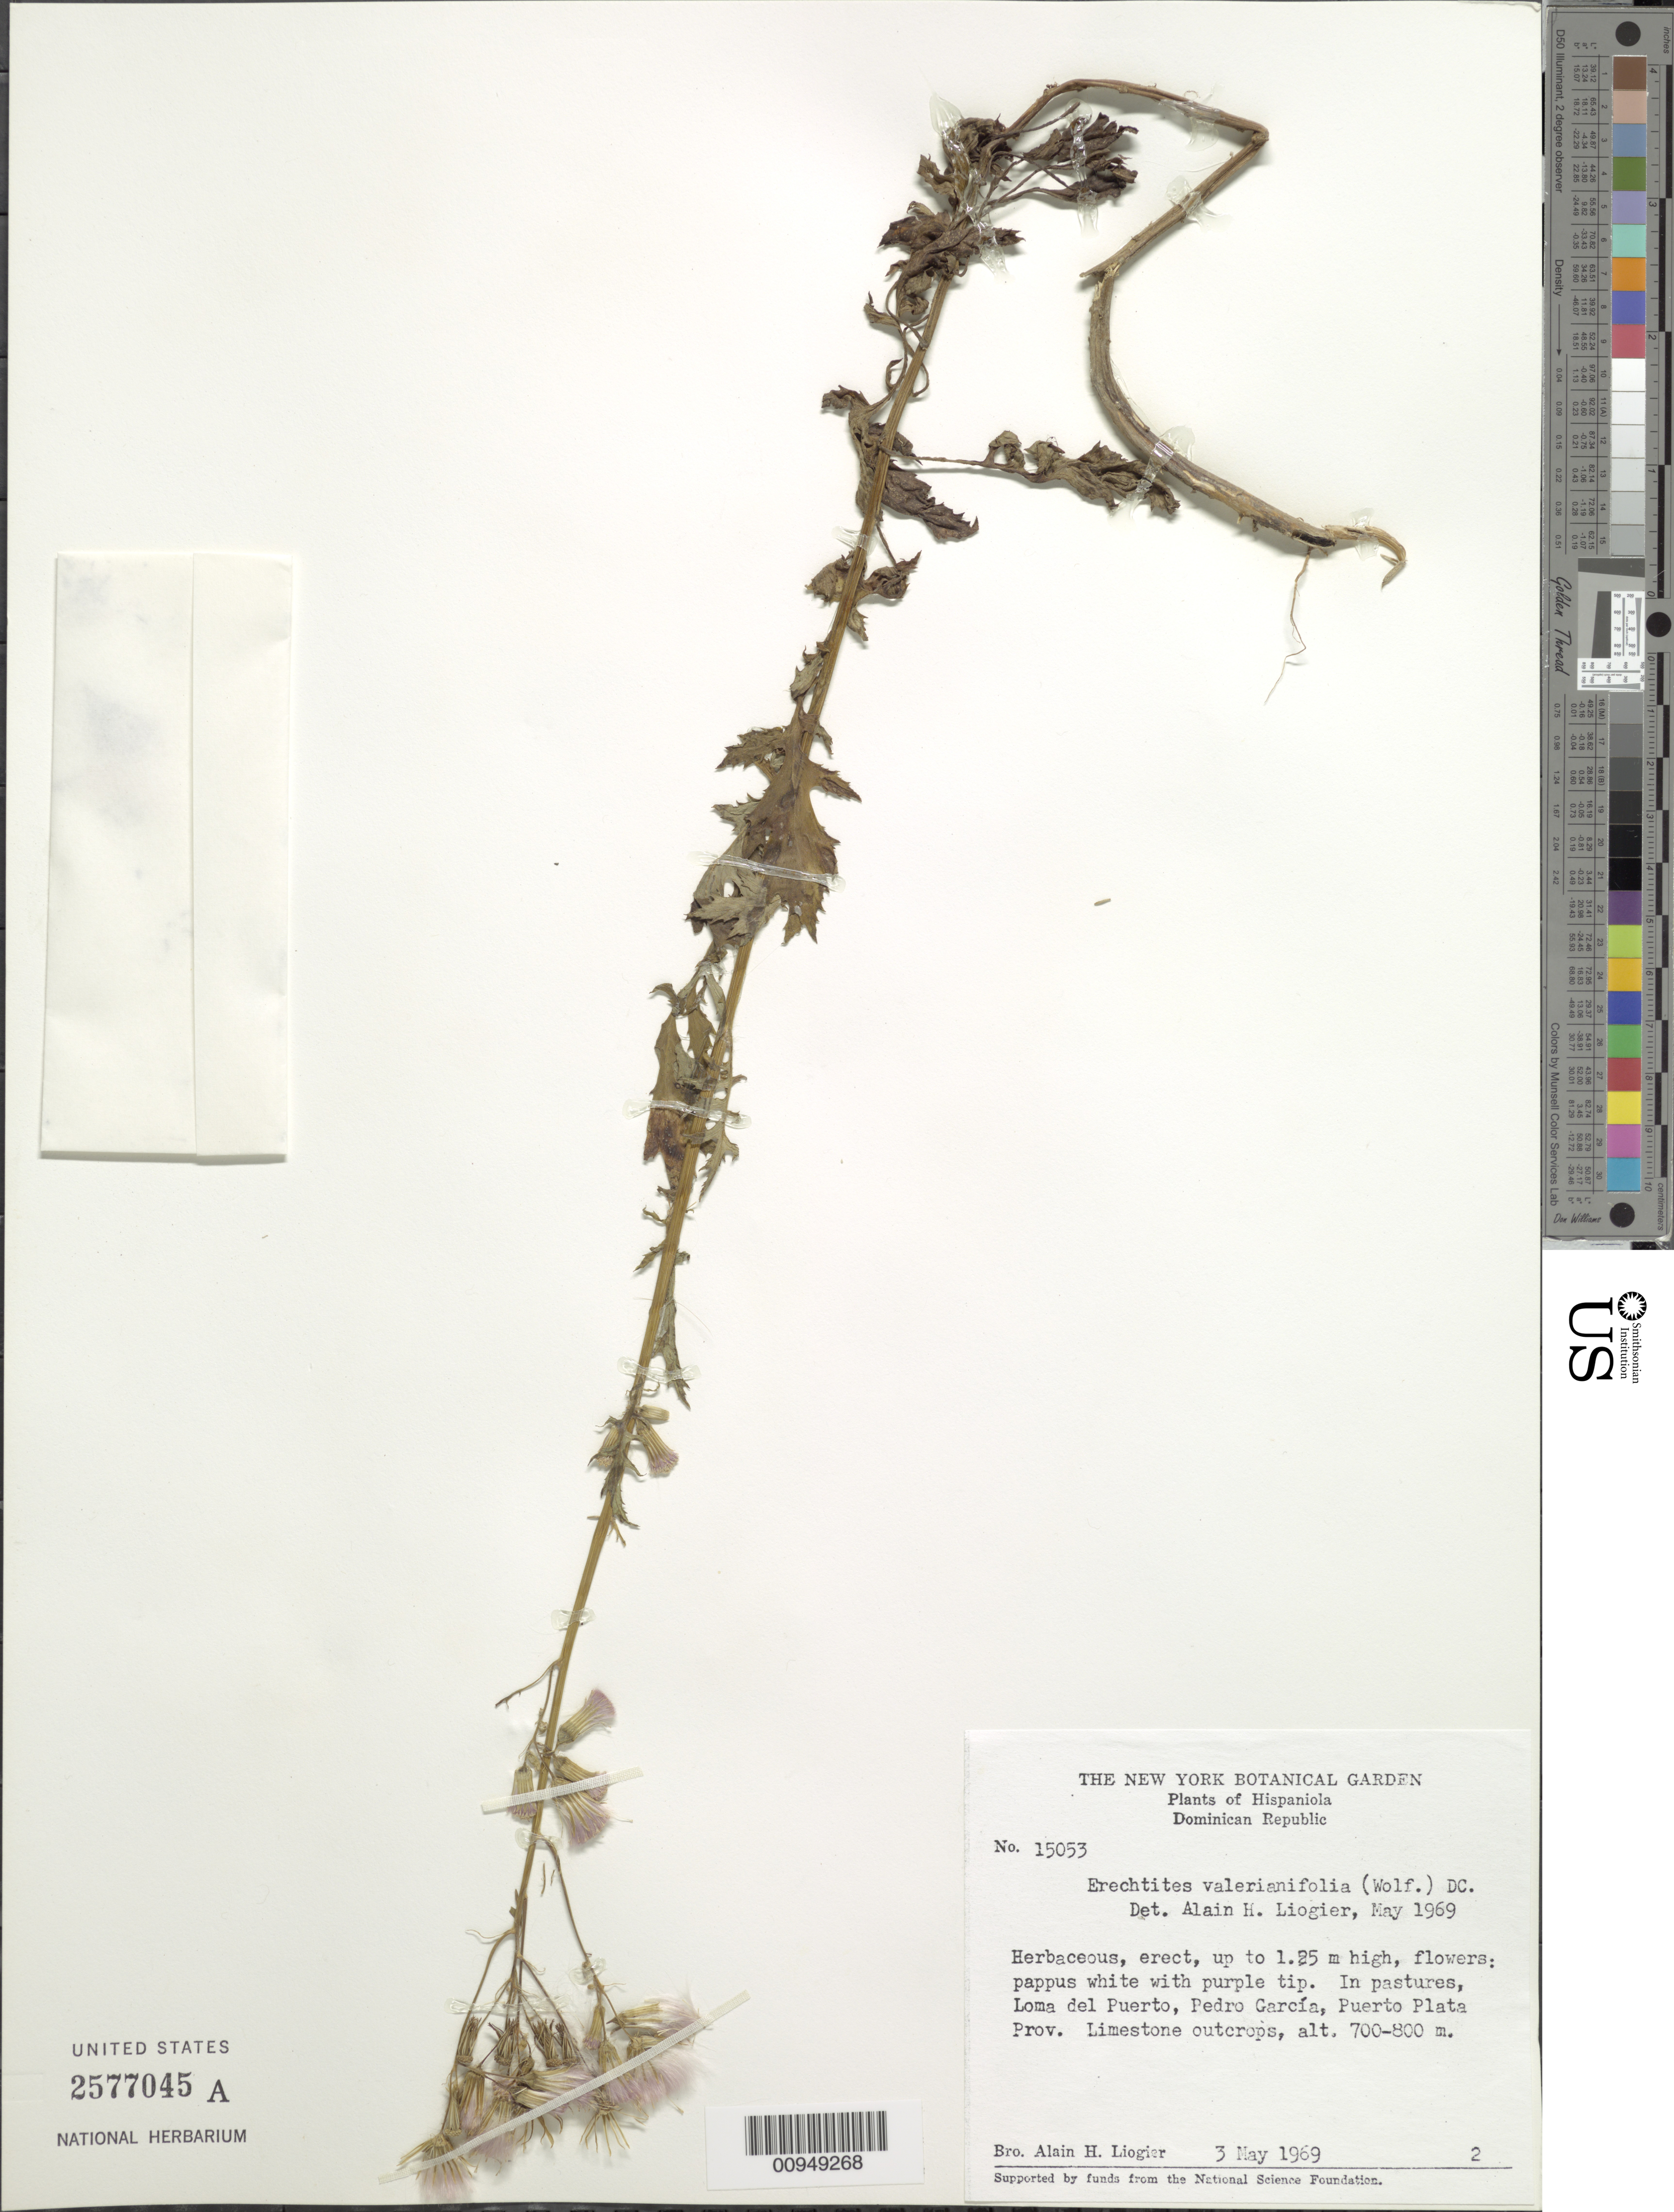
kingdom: Plantae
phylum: Tracheophyta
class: Magnoliopsida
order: Asterales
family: Asteraceae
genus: Erechtites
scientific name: Erechtites valerianifolius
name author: (Link ex Spreng.) DC.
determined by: Liogier, Alain H.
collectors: A. H. Liogier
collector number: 15053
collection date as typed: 03 May 1969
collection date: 1969-05-03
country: Dominican Republic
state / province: Puerto Plata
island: Hispaniola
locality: Pastures on limestone outcrops, Loma del Puerto, Pedro García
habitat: In pastures on limestone outcrops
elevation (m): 700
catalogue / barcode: US 2577045